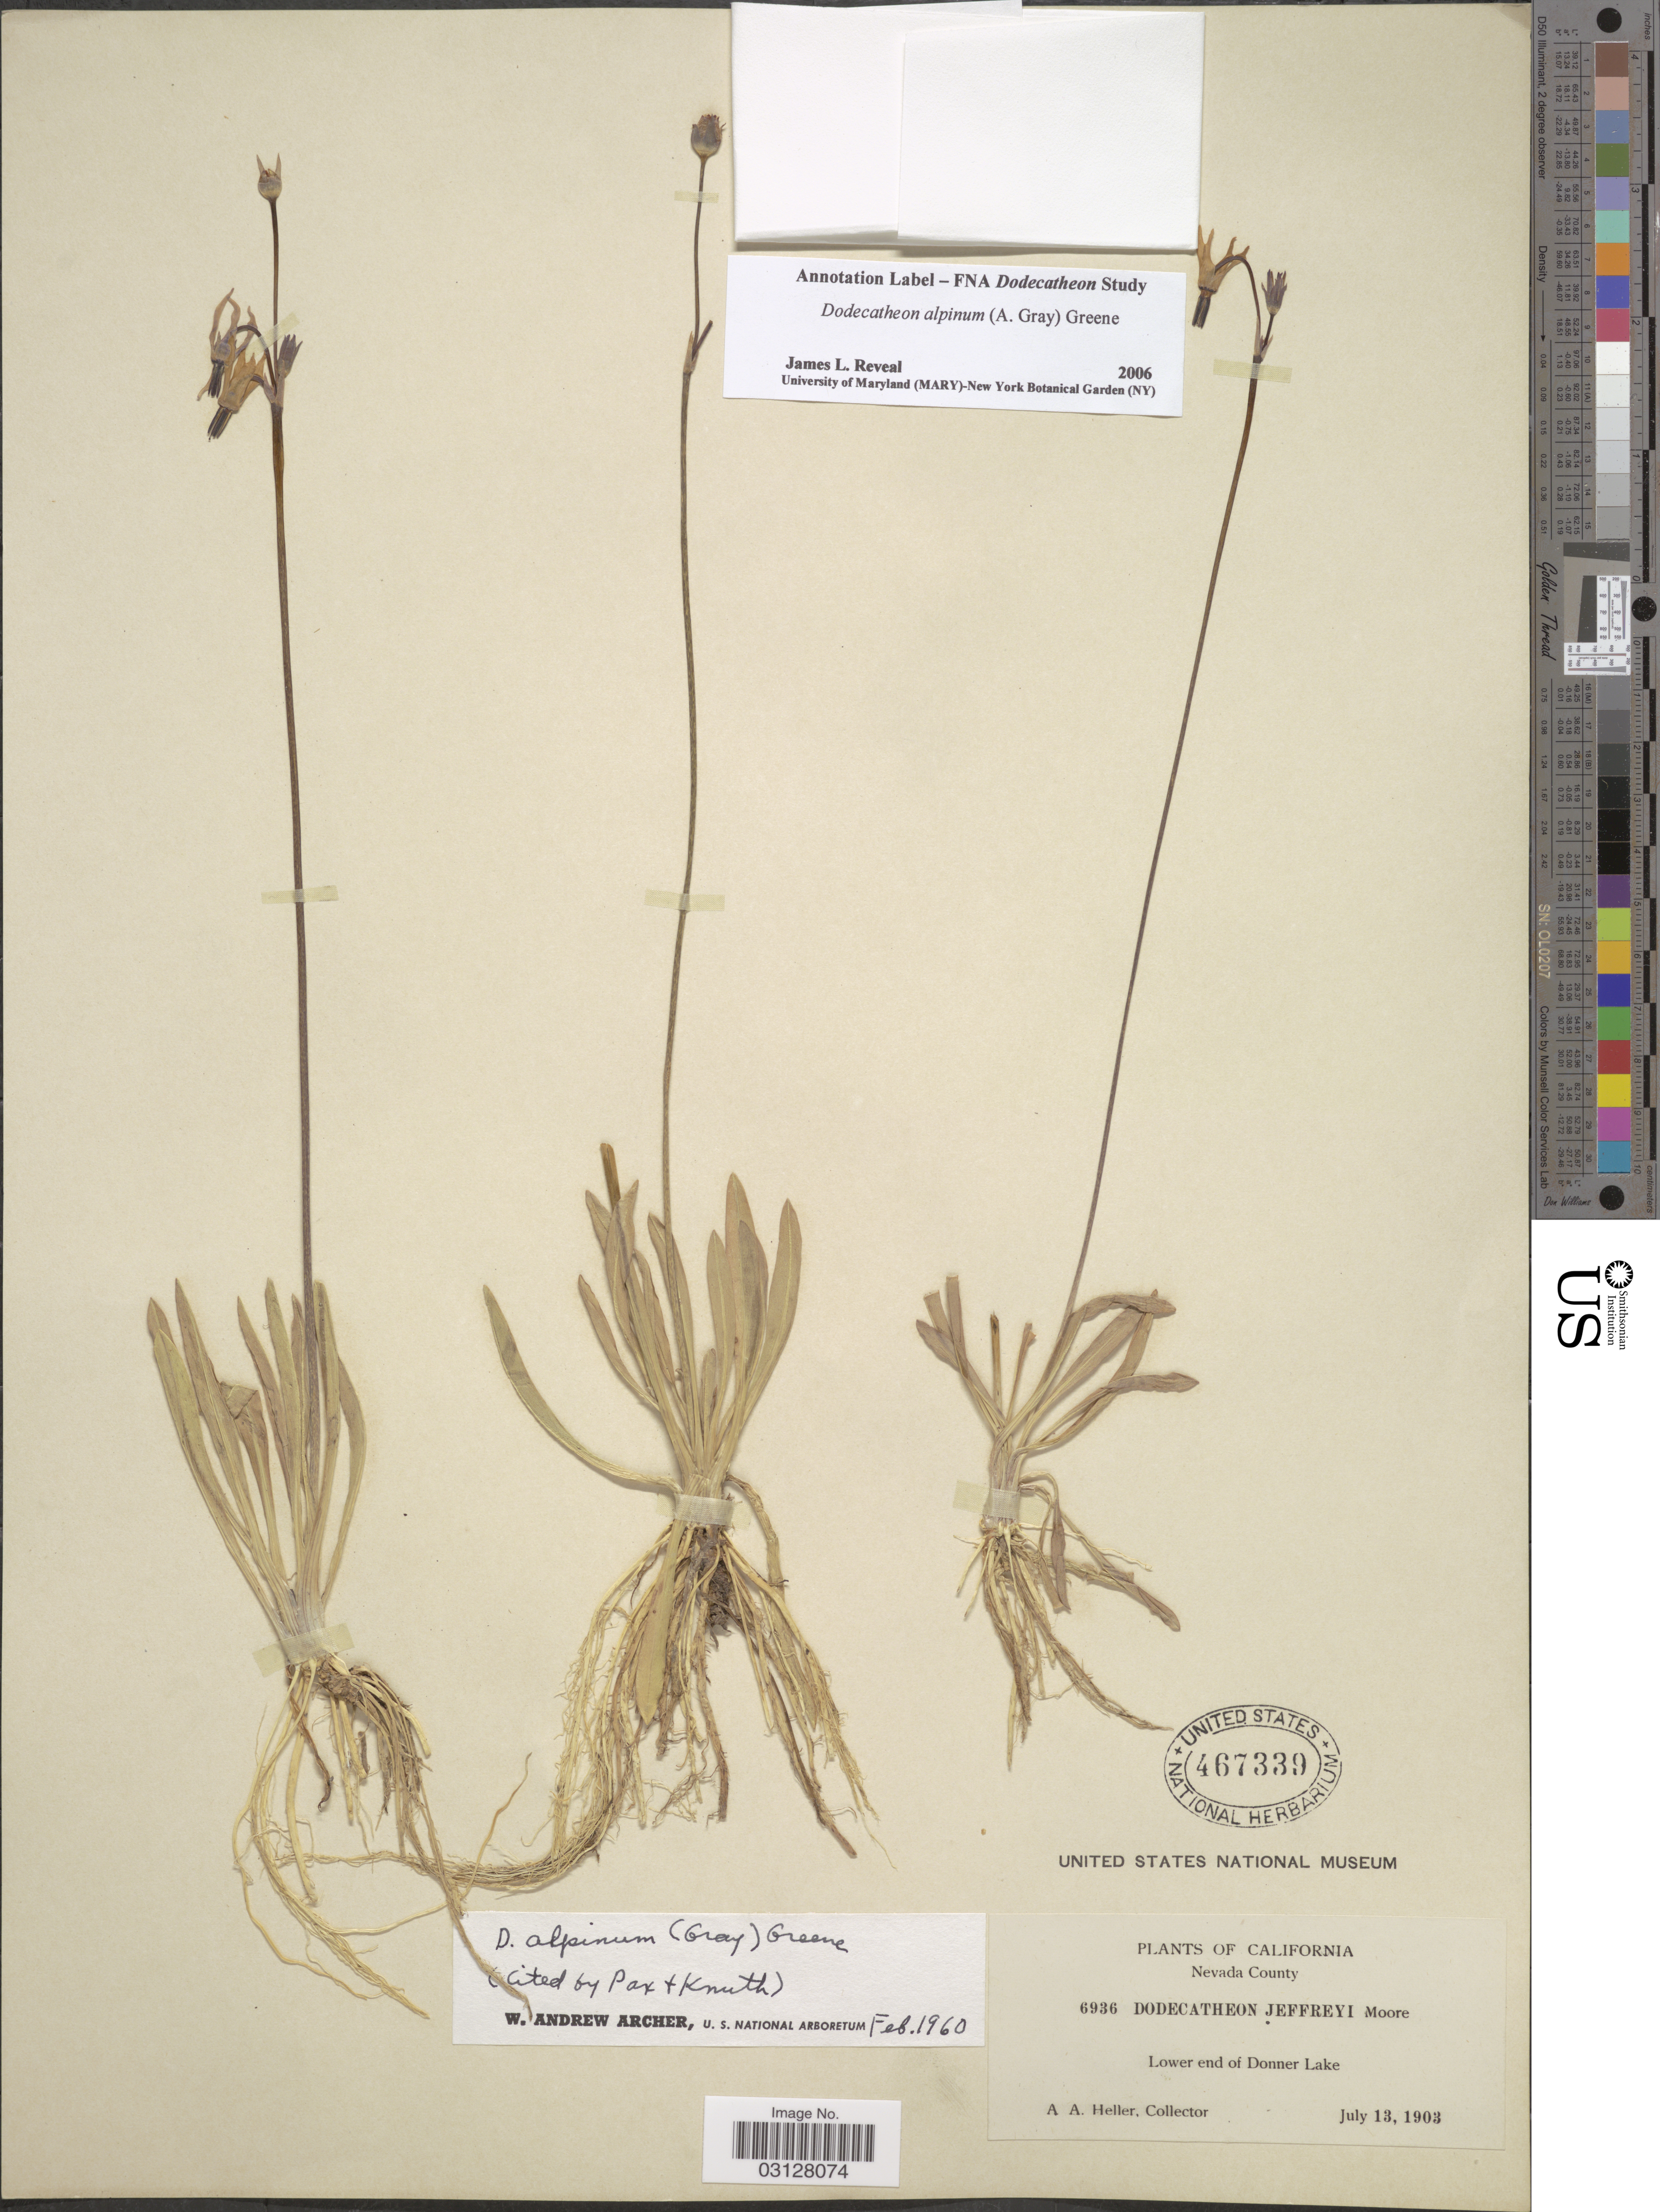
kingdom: Plantae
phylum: Tracheophyta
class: Magnoliopsida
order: Ericales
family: Primulaceae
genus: Dodecatheon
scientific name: Dodecatheon alpinum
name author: (A. Gray) Greene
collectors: A. A. Heller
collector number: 6936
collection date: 1903-07-13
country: United States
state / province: California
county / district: Nevada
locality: Nevada County. Lower end of Donner Lake.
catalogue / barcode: US 467339